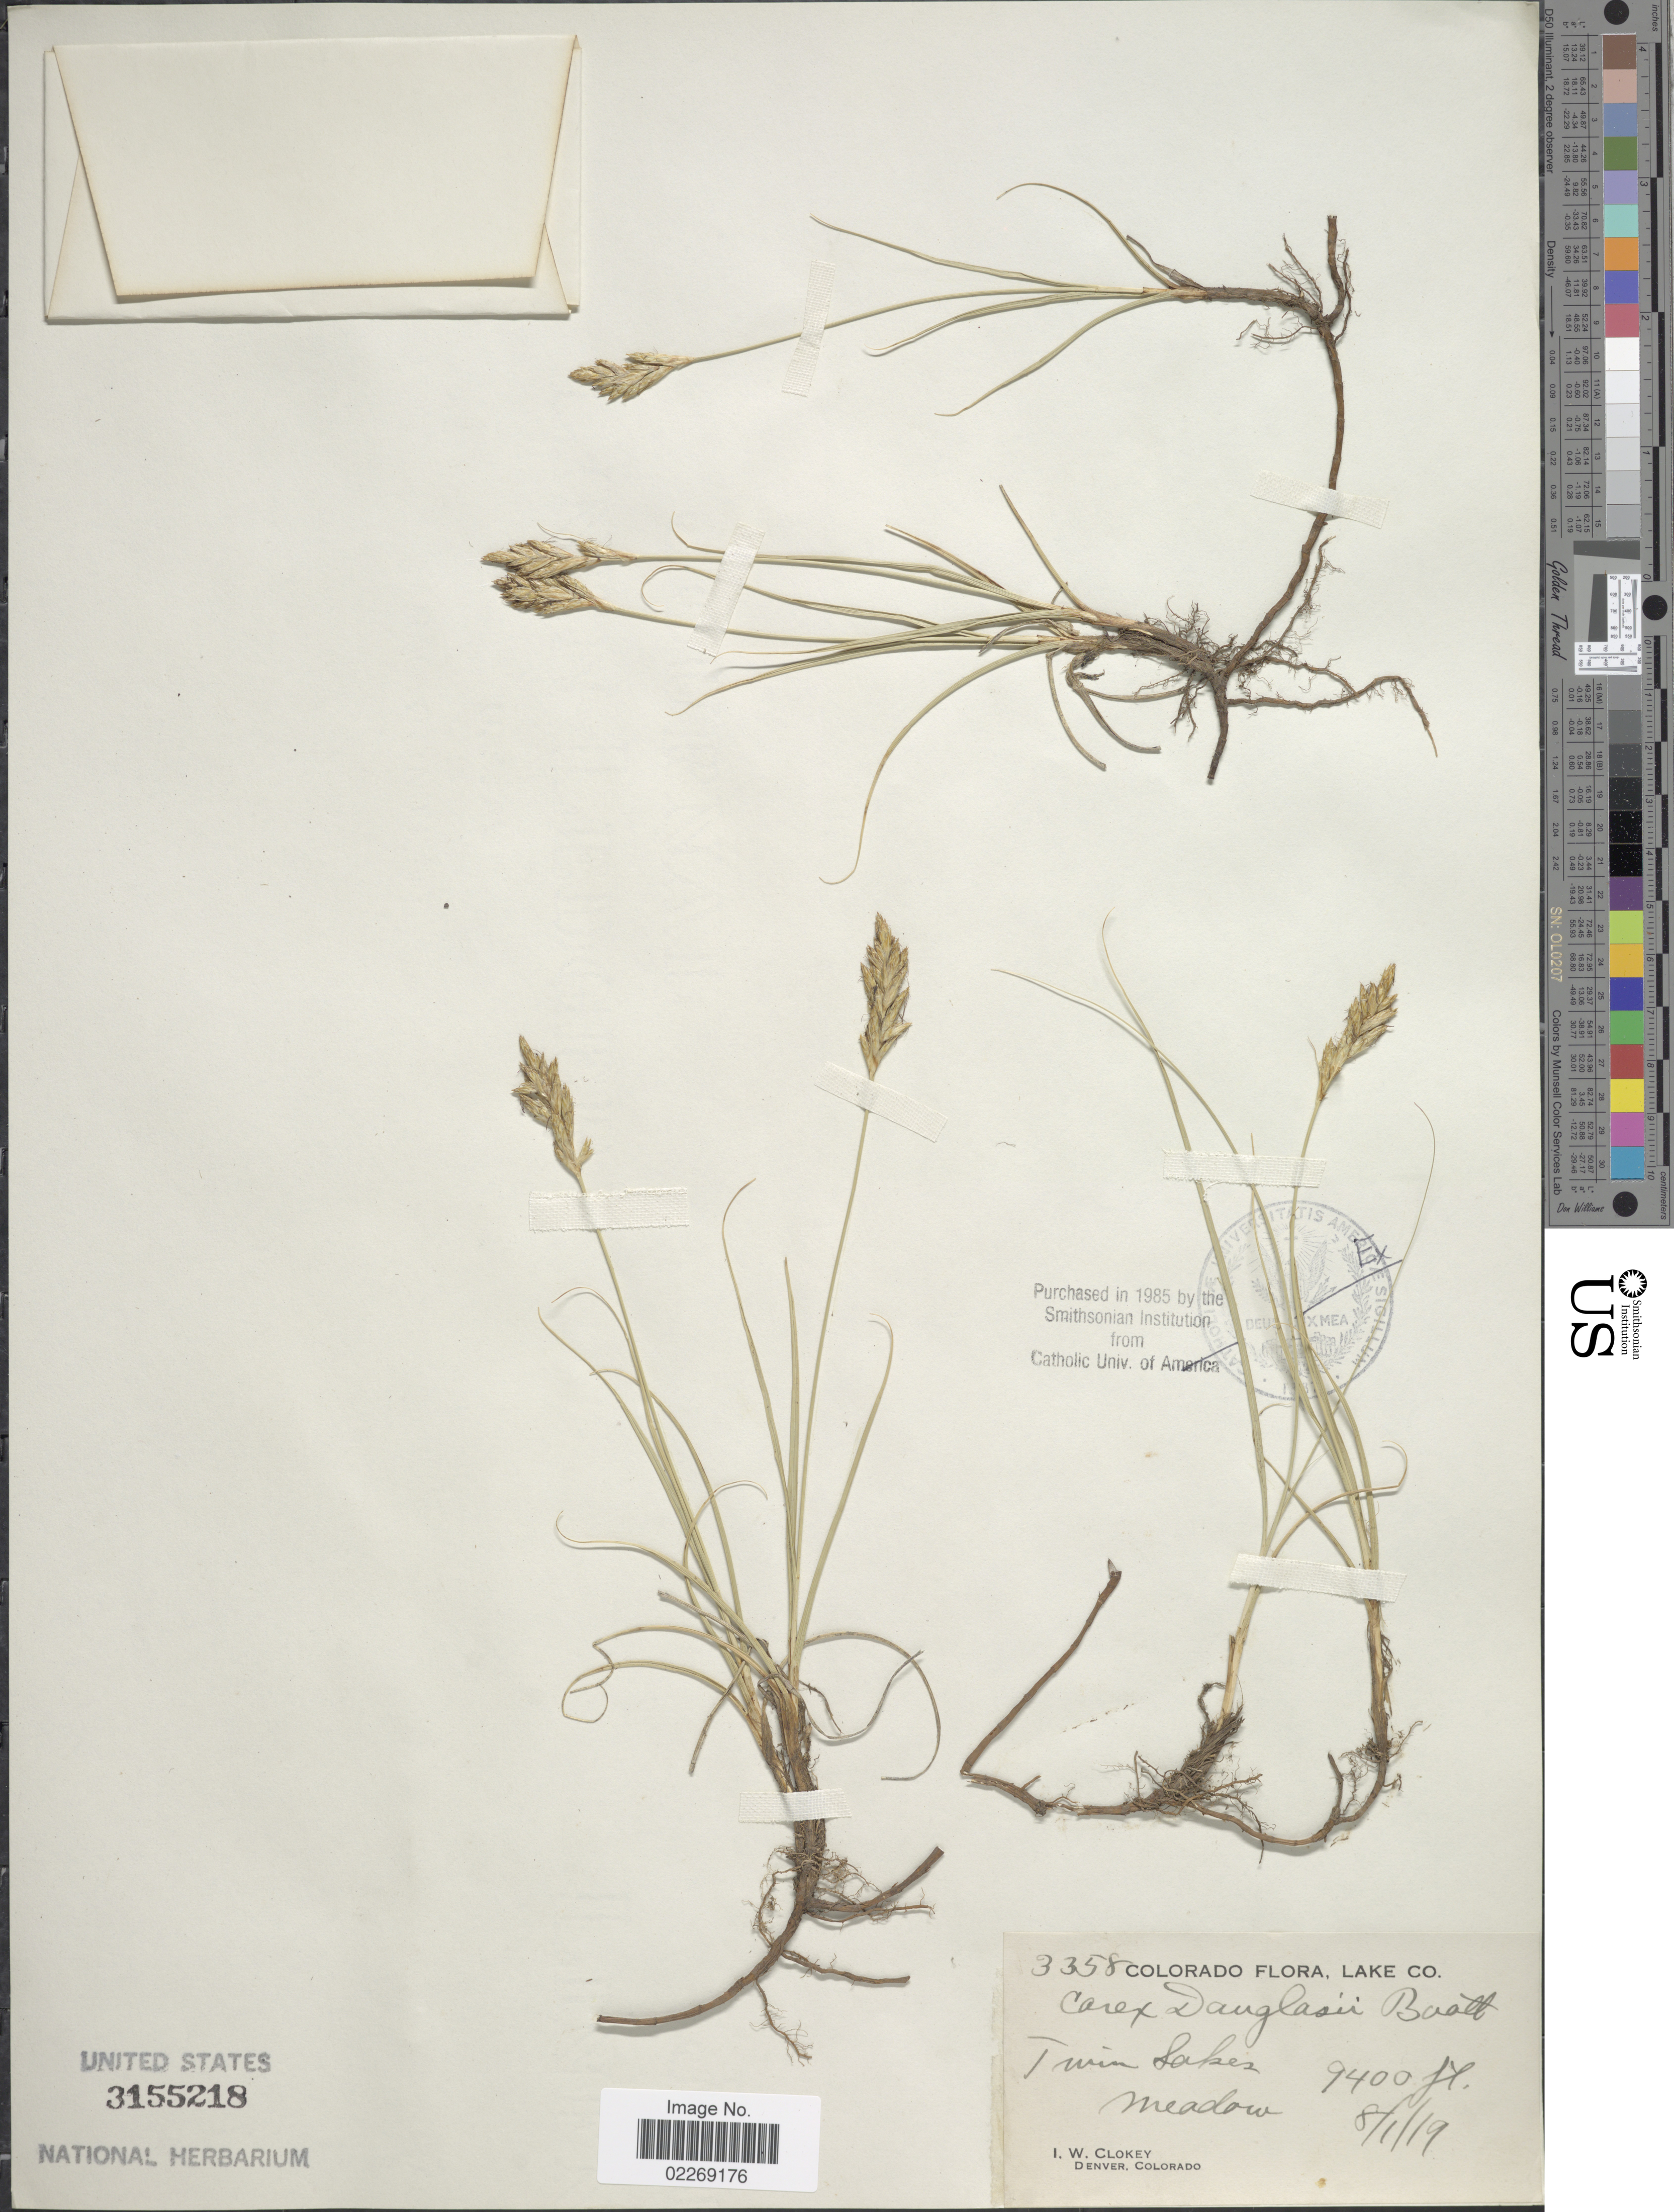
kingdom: Plantae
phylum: Tracheophyta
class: Liliopsida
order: Poales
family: Cyperaceae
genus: Carex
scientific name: Carex douglasii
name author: Boott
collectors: I. W. Clokey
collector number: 3358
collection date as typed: Transcribed d/m/y: 1/8/19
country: United States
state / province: Colorado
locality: Lake Co. Twin Lakes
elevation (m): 2865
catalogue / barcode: US 3155218